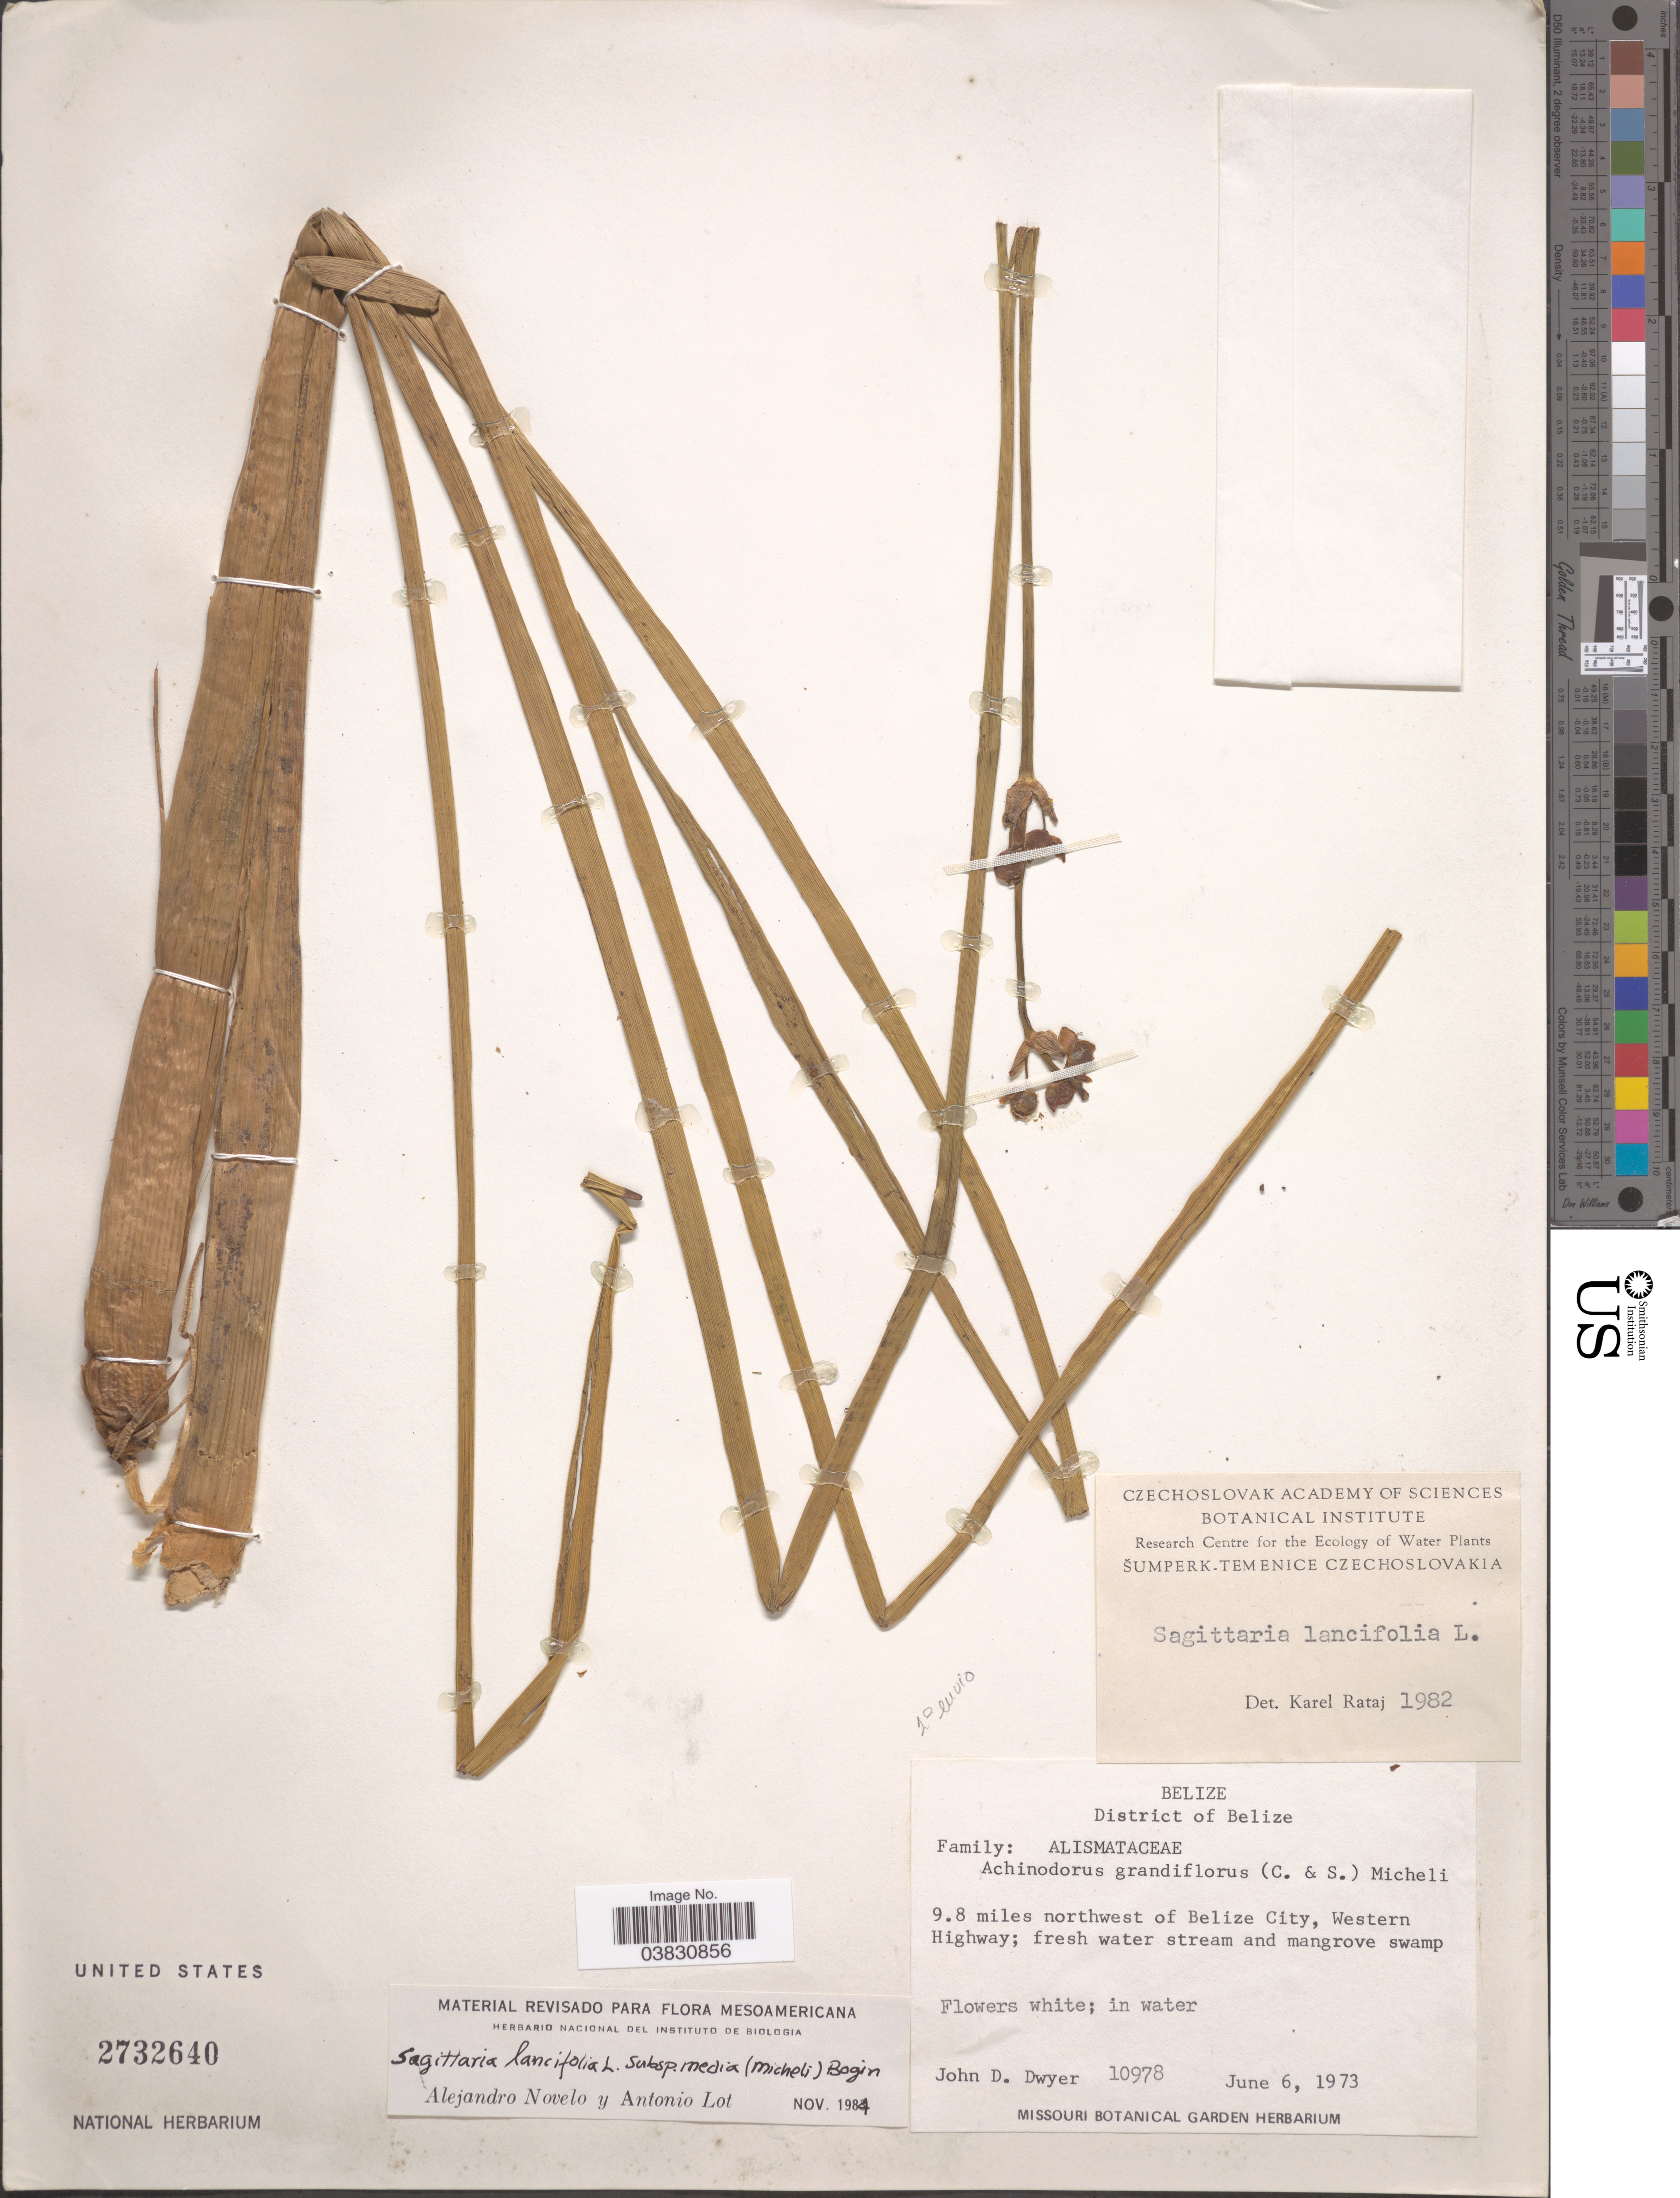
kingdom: Plantae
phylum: Tracheophyta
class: Liliopsida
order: Alismatales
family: Alismataceae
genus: Sagittaria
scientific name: Sagittaria lancifolia subsp. media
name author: (Micheli) Bogin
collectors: J. D. Dwyer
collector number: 10978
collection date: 1973-06-06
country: Belize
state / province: Belize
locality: District of Belize. 9.8 miles northwest of Belize City, Western Highway.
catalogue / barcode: US 2732640